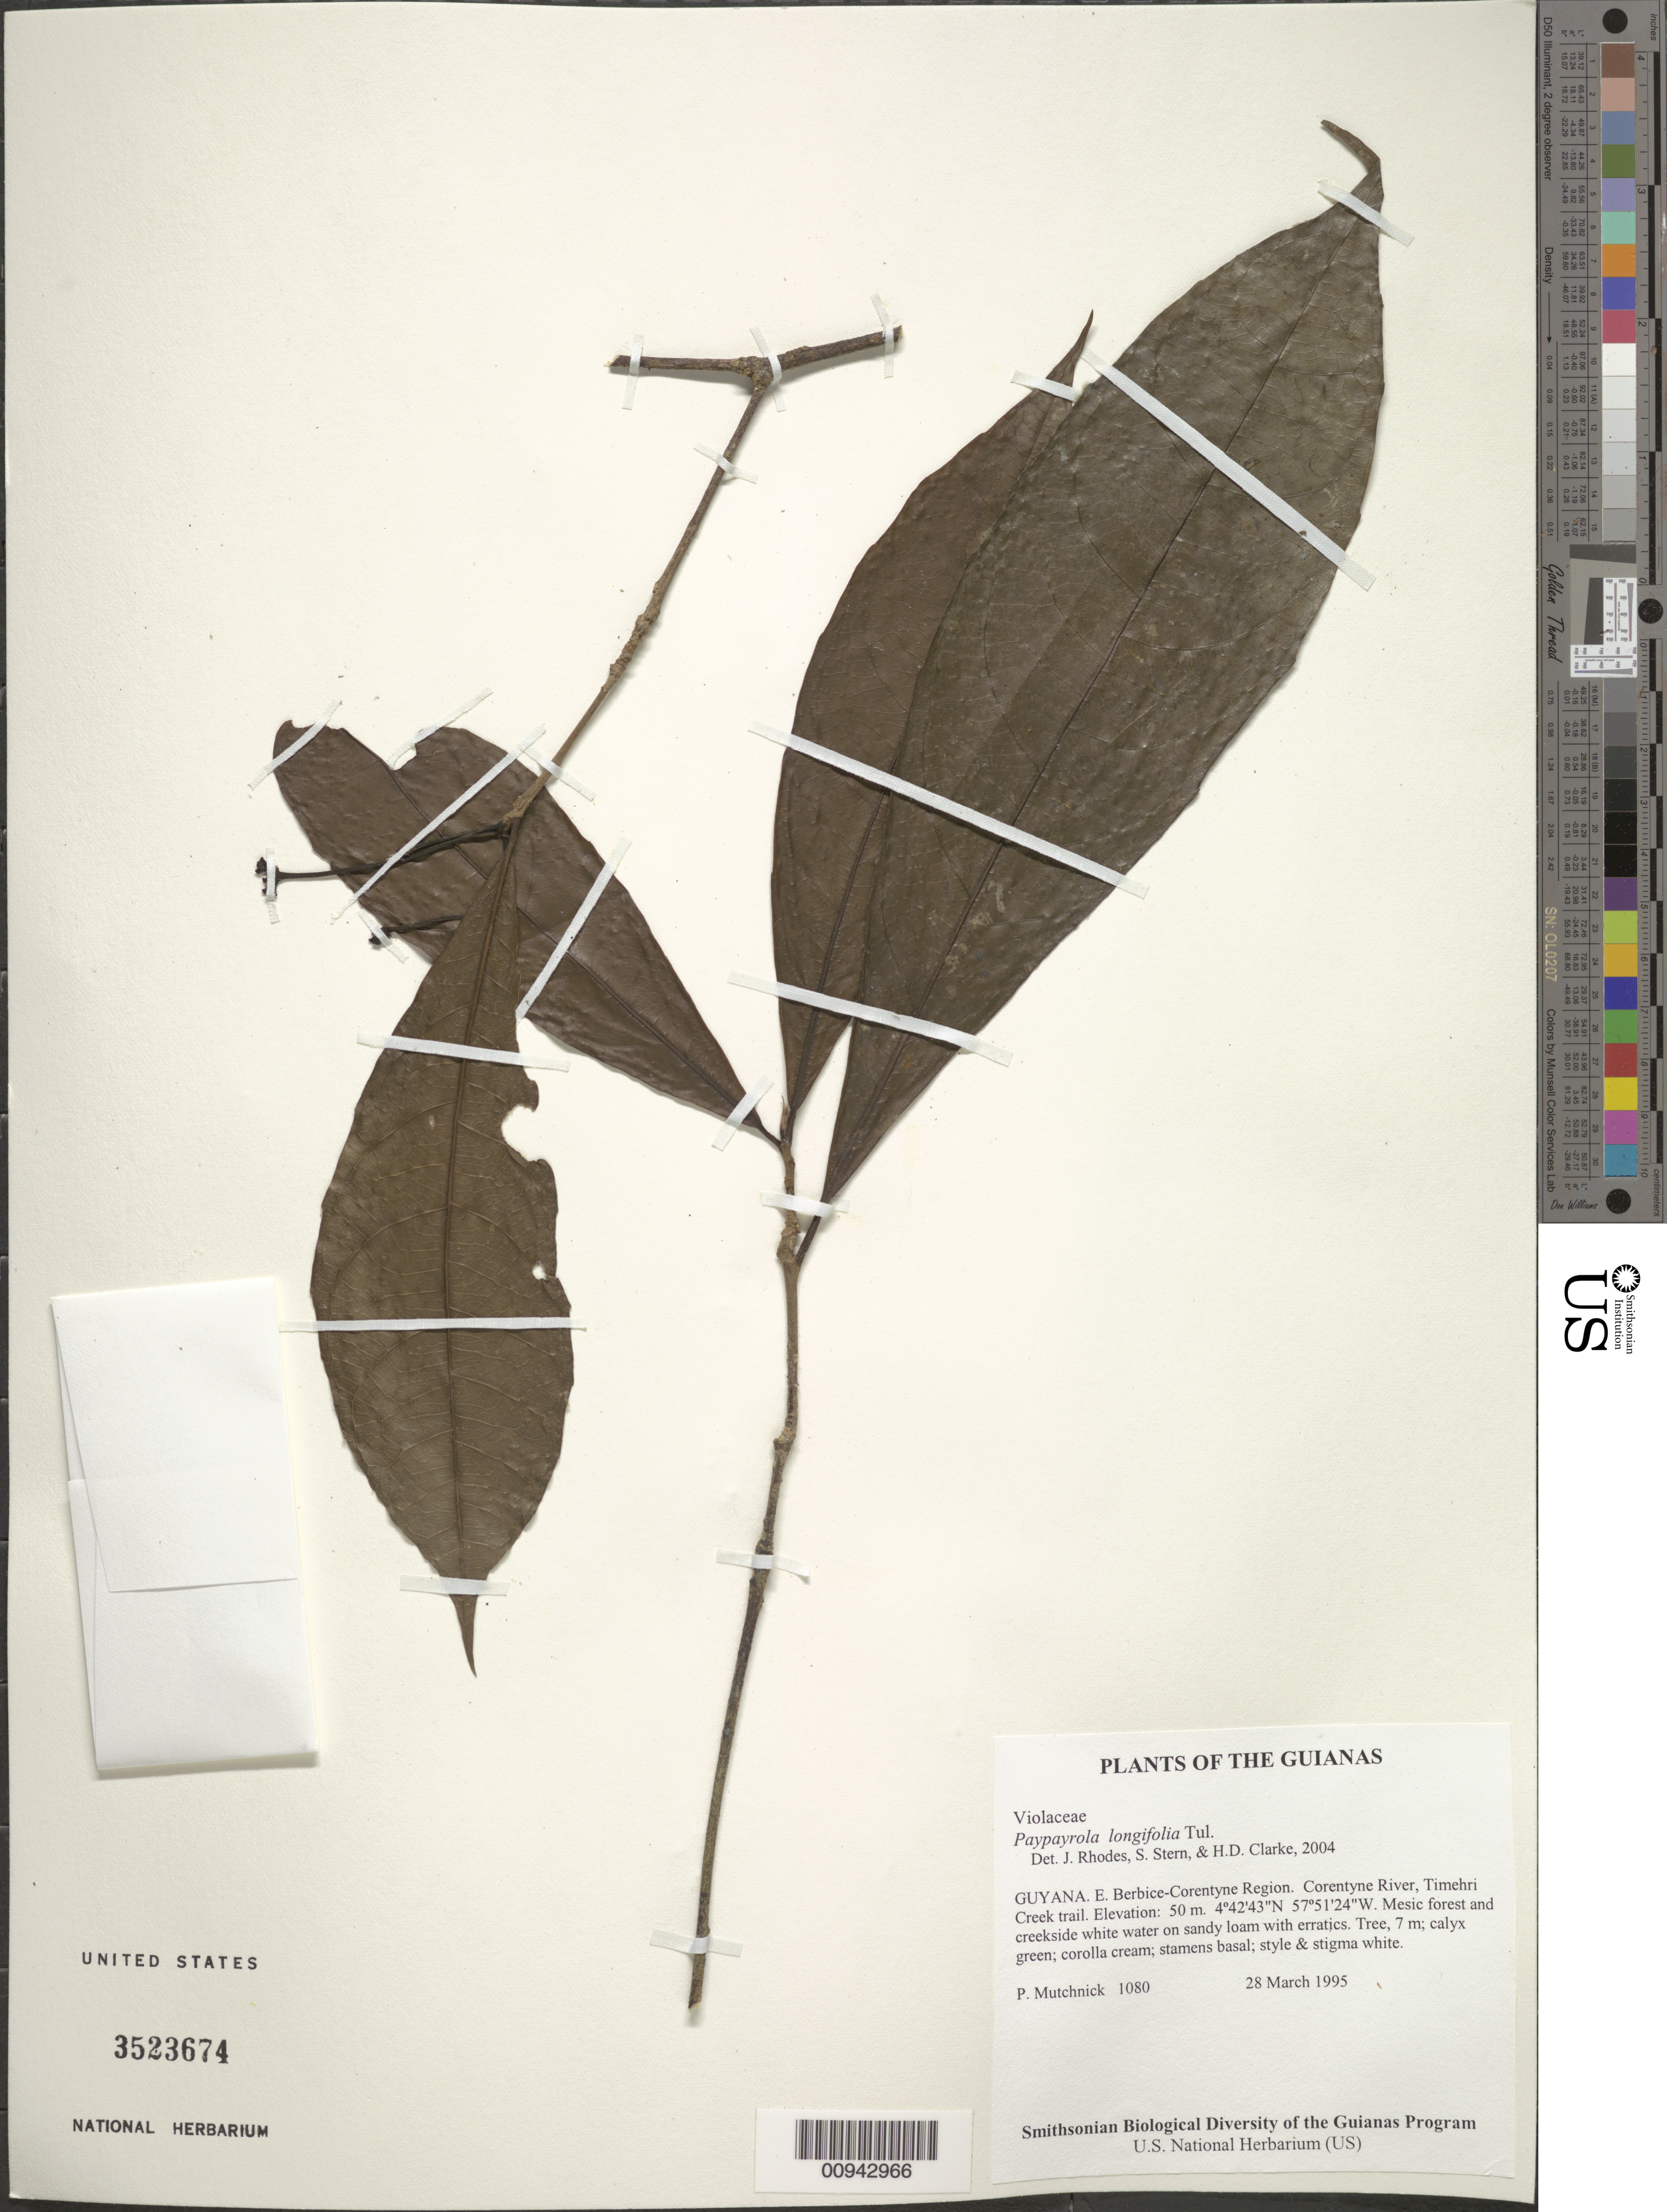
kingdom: Plantae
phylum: Tracheophyta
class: Magnoliopsida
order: Malpighiales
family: Violaceae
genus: Paypayrola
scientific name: Paypayrola longifolia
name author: Tul.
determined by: Clarke, H. D.; Rhodes, J.; Stern, S. R.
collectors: P. Mutchnick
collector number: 1080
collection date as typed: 28 March 1995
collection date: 1995-03-28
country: Guyana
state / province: E. Berbice-Corentyne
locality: Corentyne River, Timehri Creek trail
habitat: Mesic forest and creekside white water on sandy loam with erratics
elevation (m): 50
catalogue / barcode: US 3523674